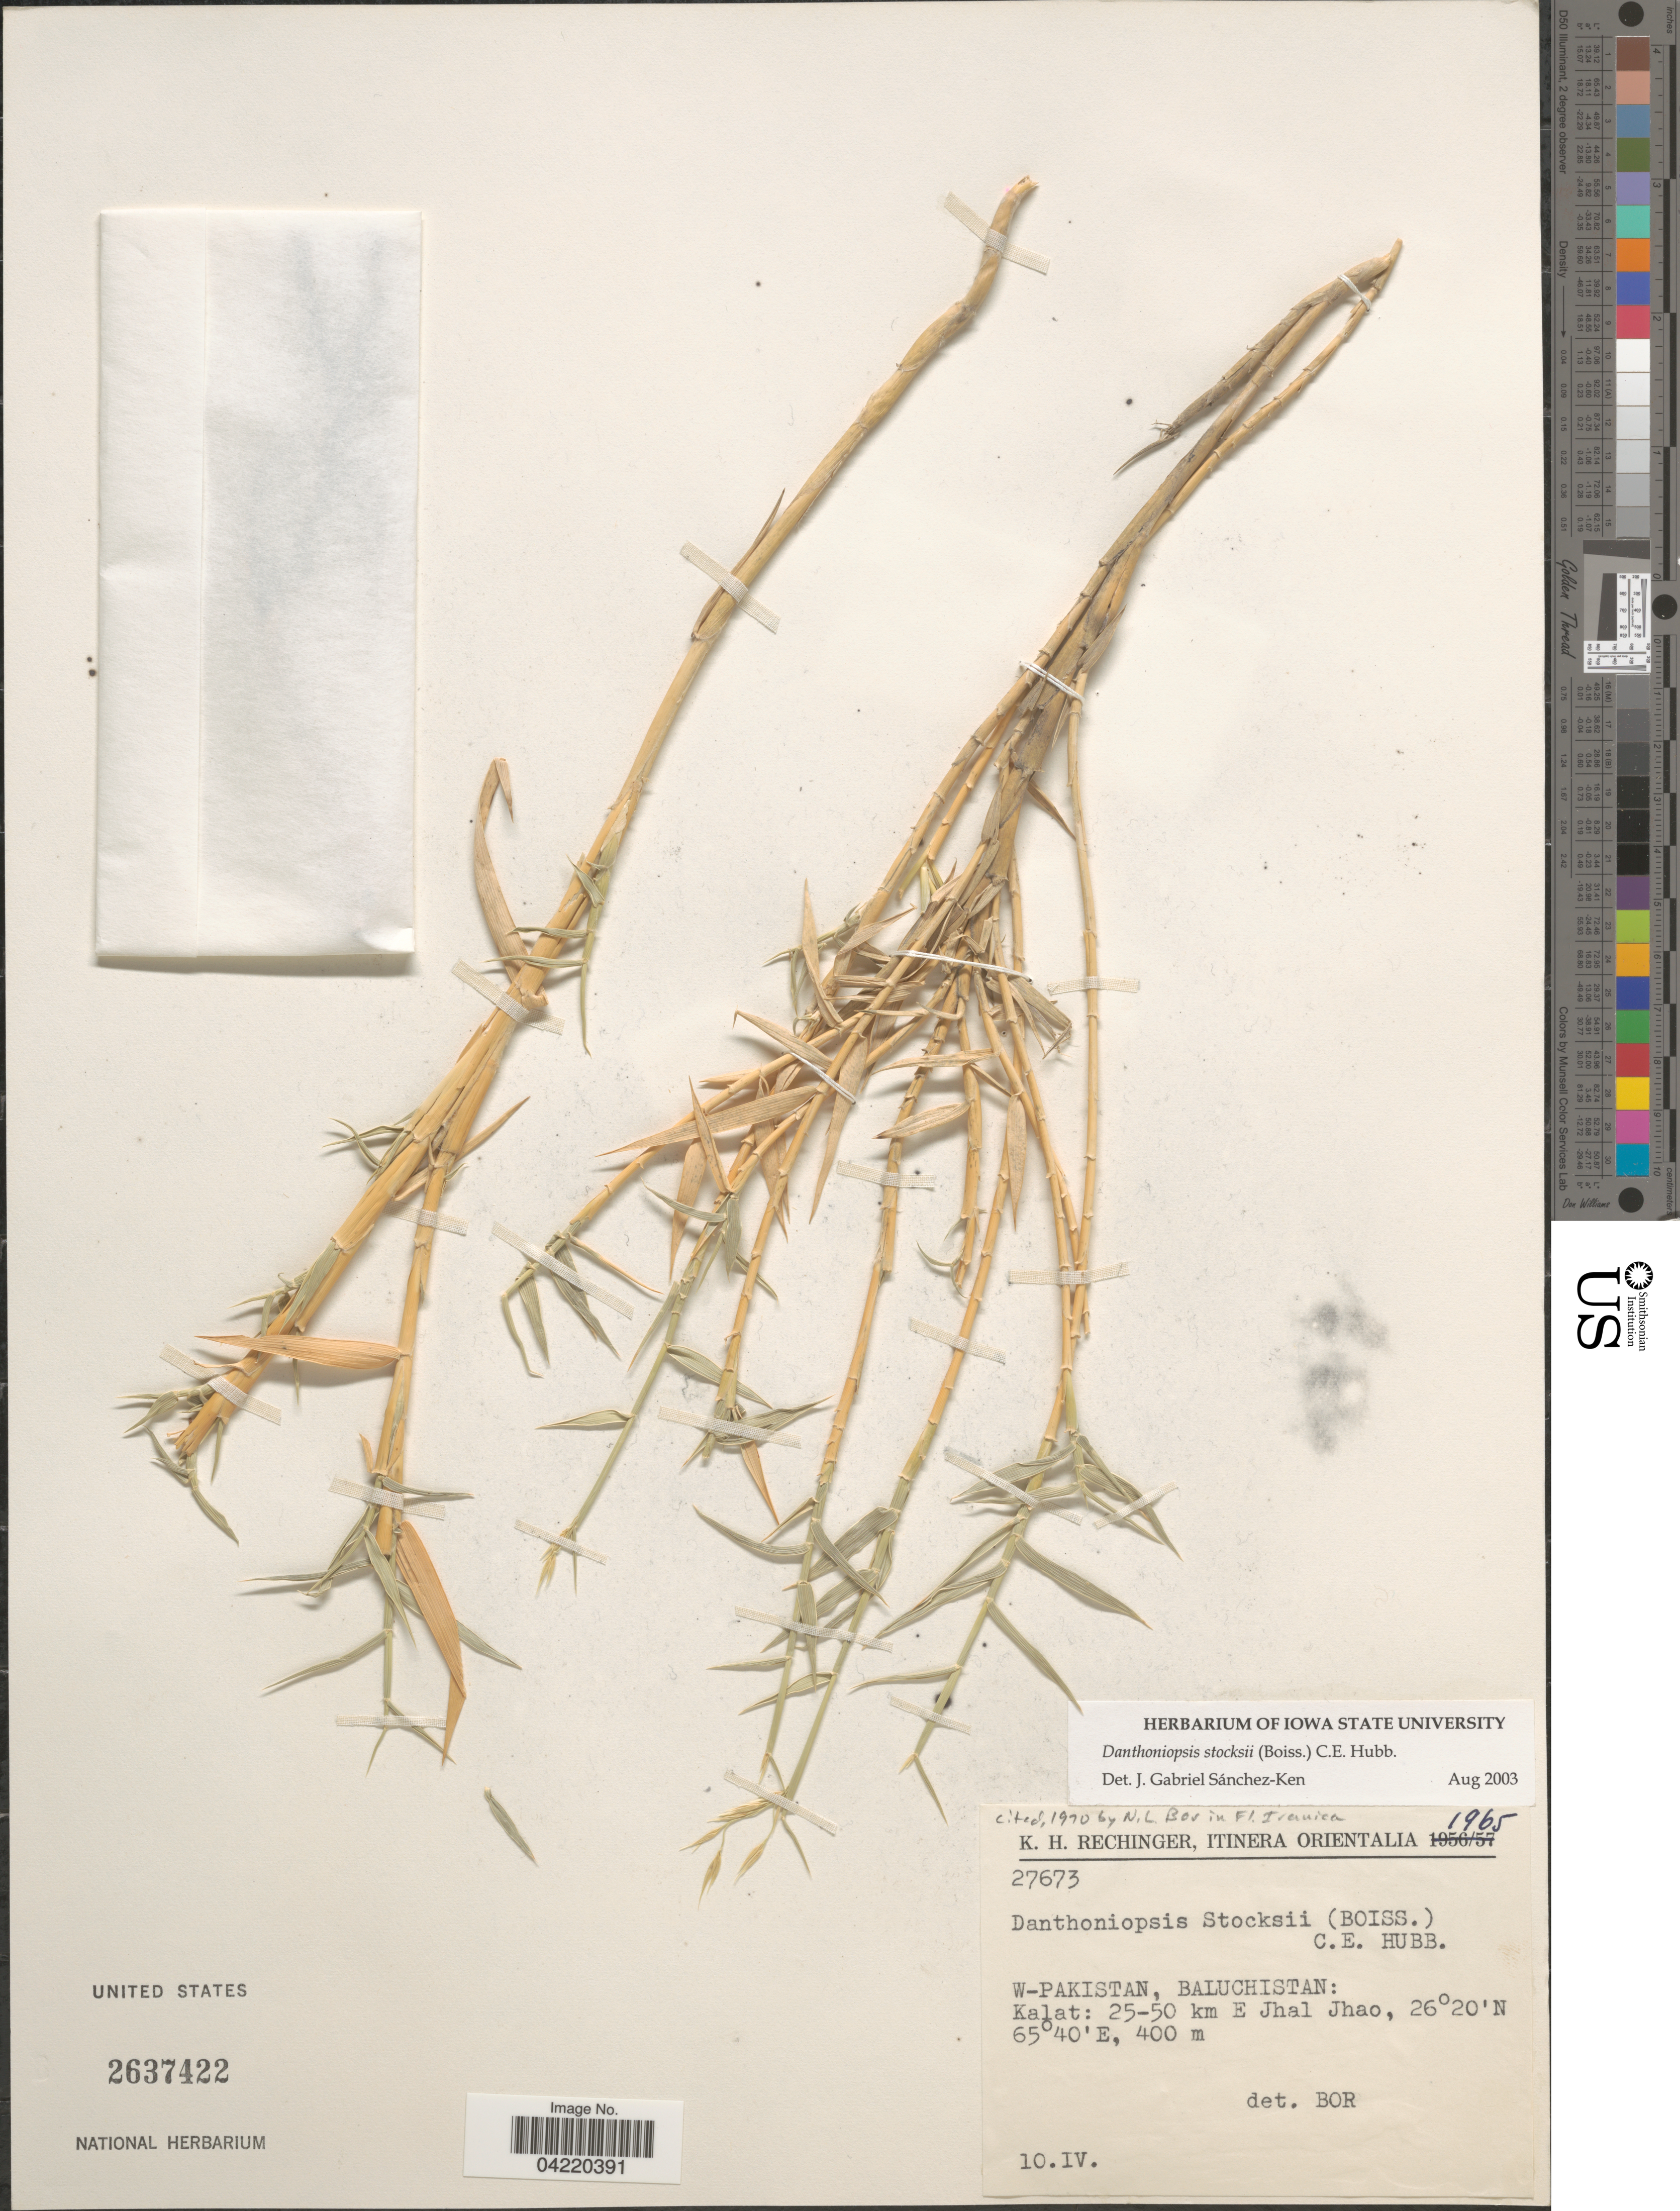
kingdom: Plantae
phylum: Tracheophyta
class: Liliopsida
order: Poales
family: Poaceae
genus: Danthoniopsis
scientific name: Danthoniopsis stocksii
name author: (Boiss.) C. E. Hubb.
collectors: K. H. Rechinger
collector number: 27673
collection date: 1965-04-10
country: Pakistan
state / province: Balochistan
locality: Itinera Orientalia 1965. W-Pakistan, Baluchistan: Kalat: 25-50 km E Jhal Jhao.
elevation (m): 400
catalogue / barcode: US 2637422